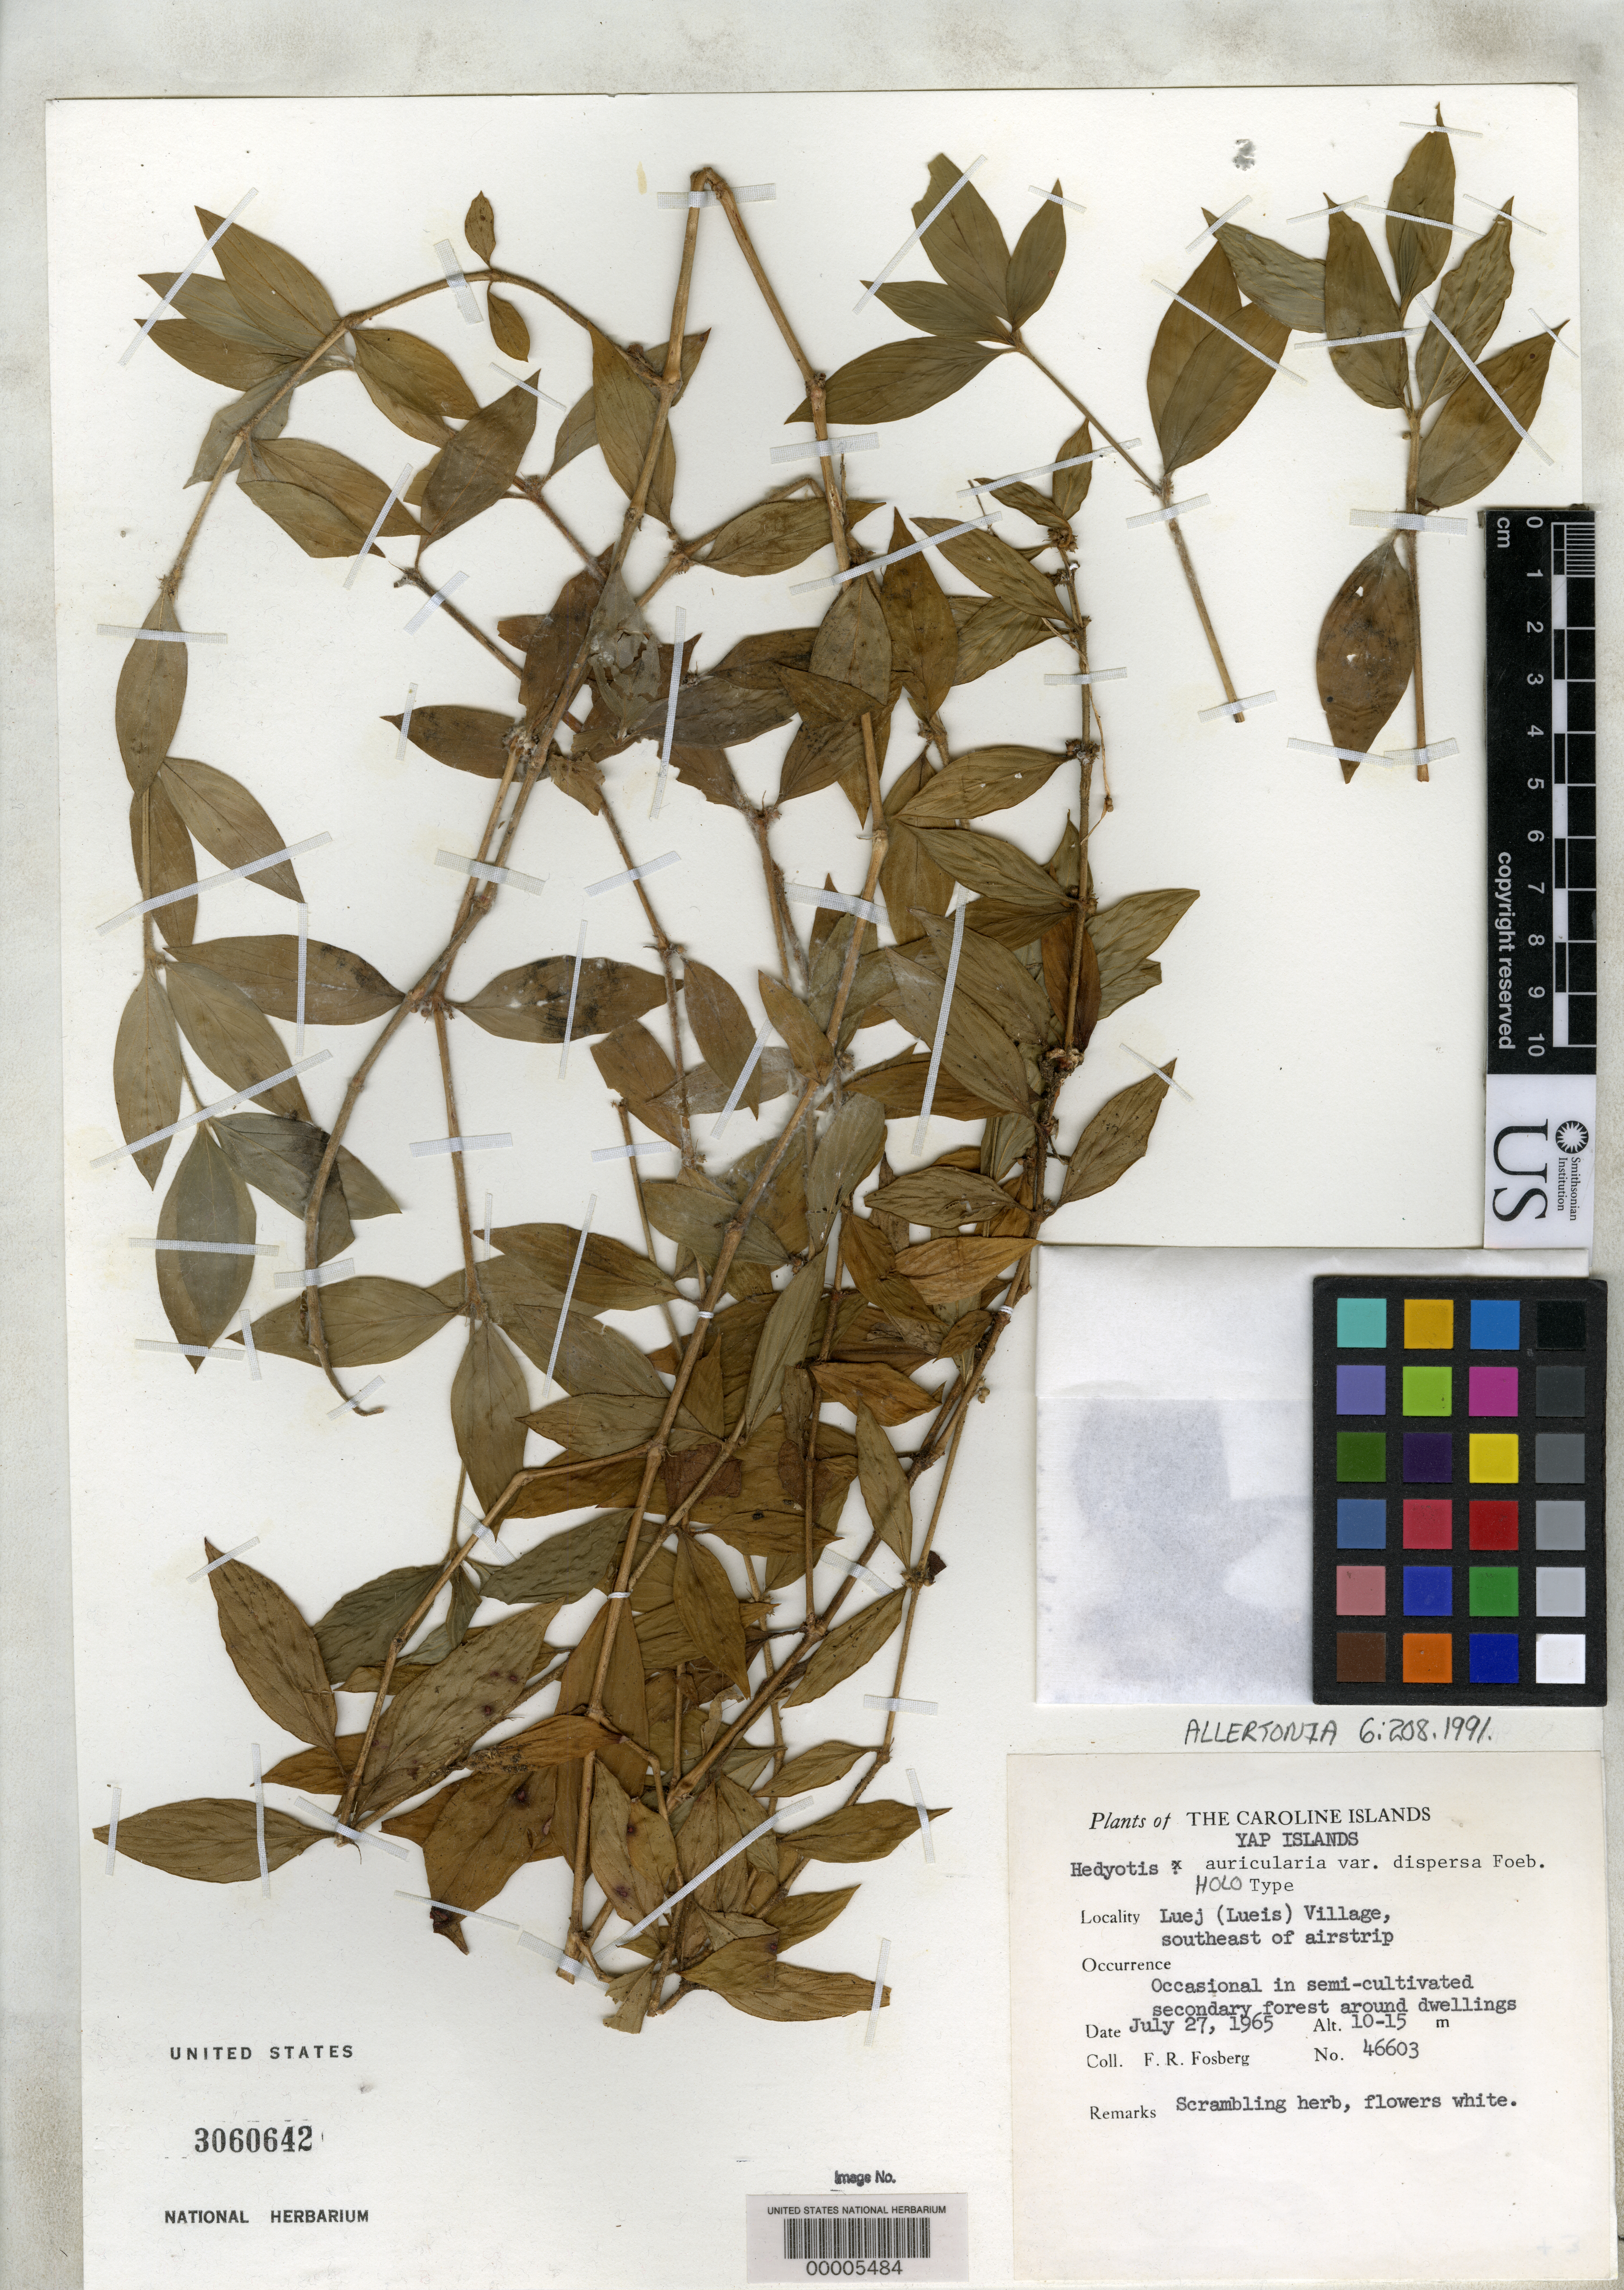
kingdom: Plantae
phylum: Tracheophyta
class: Magnoliopsida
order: Gentianales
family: Rubiaceae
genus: Hedyotis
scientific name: Hedyotis auricularia var. dispersa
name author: Fosberg & Sachet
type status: Holotype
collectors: F. R. Fosberg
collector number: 46603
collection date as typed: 27 Jul 1965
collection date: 1965-07-27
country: Micronesia, Federated States of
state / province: Yap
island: Yap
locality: Luej (Lueis) village, SE of airstrip.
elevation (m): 10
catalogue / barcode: US 3060642